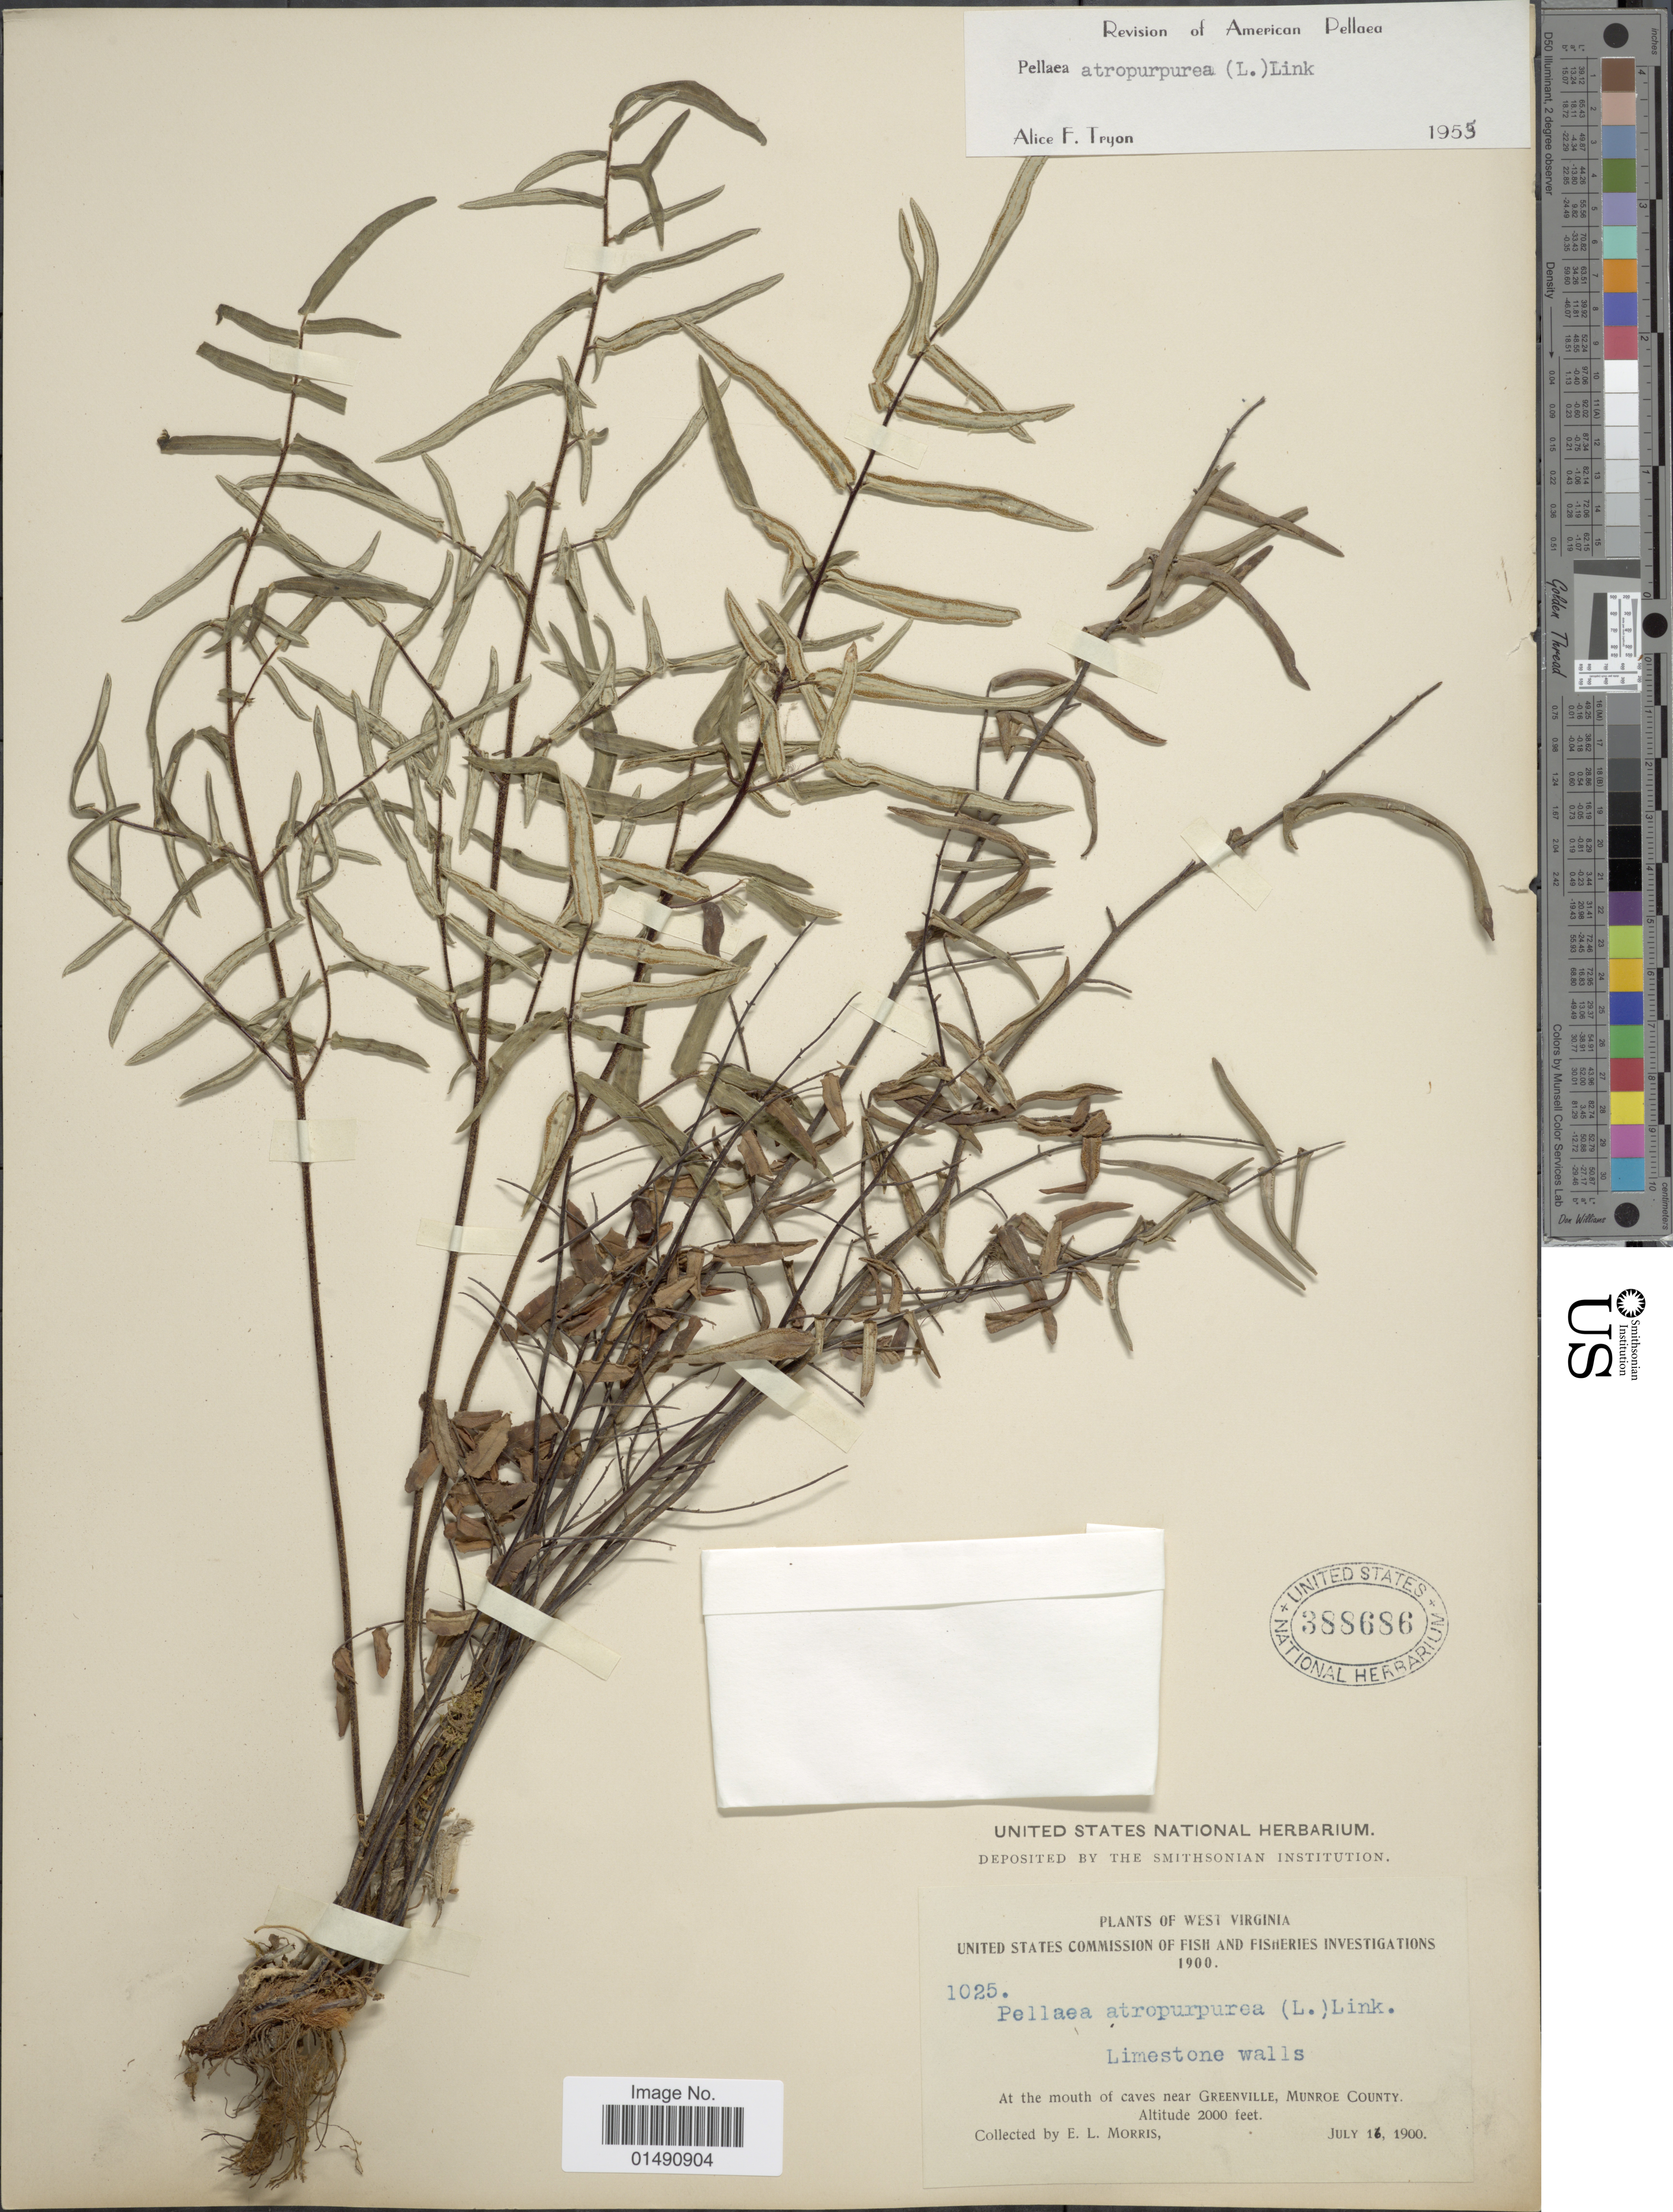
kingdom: Plantae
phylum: Tracheophyta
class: Polypodiopsida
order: Polypodiales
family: Pteridaceae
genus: Pellaea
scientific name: Pellaea atropurpurea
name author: (L.) Link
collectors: E. Morris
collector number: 1025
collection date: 1900-07-19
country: United States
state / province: West Virginia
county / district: Monroe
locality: At the mouth of caves near Greenville, Munrie County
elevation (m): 610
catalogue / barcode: US 388686